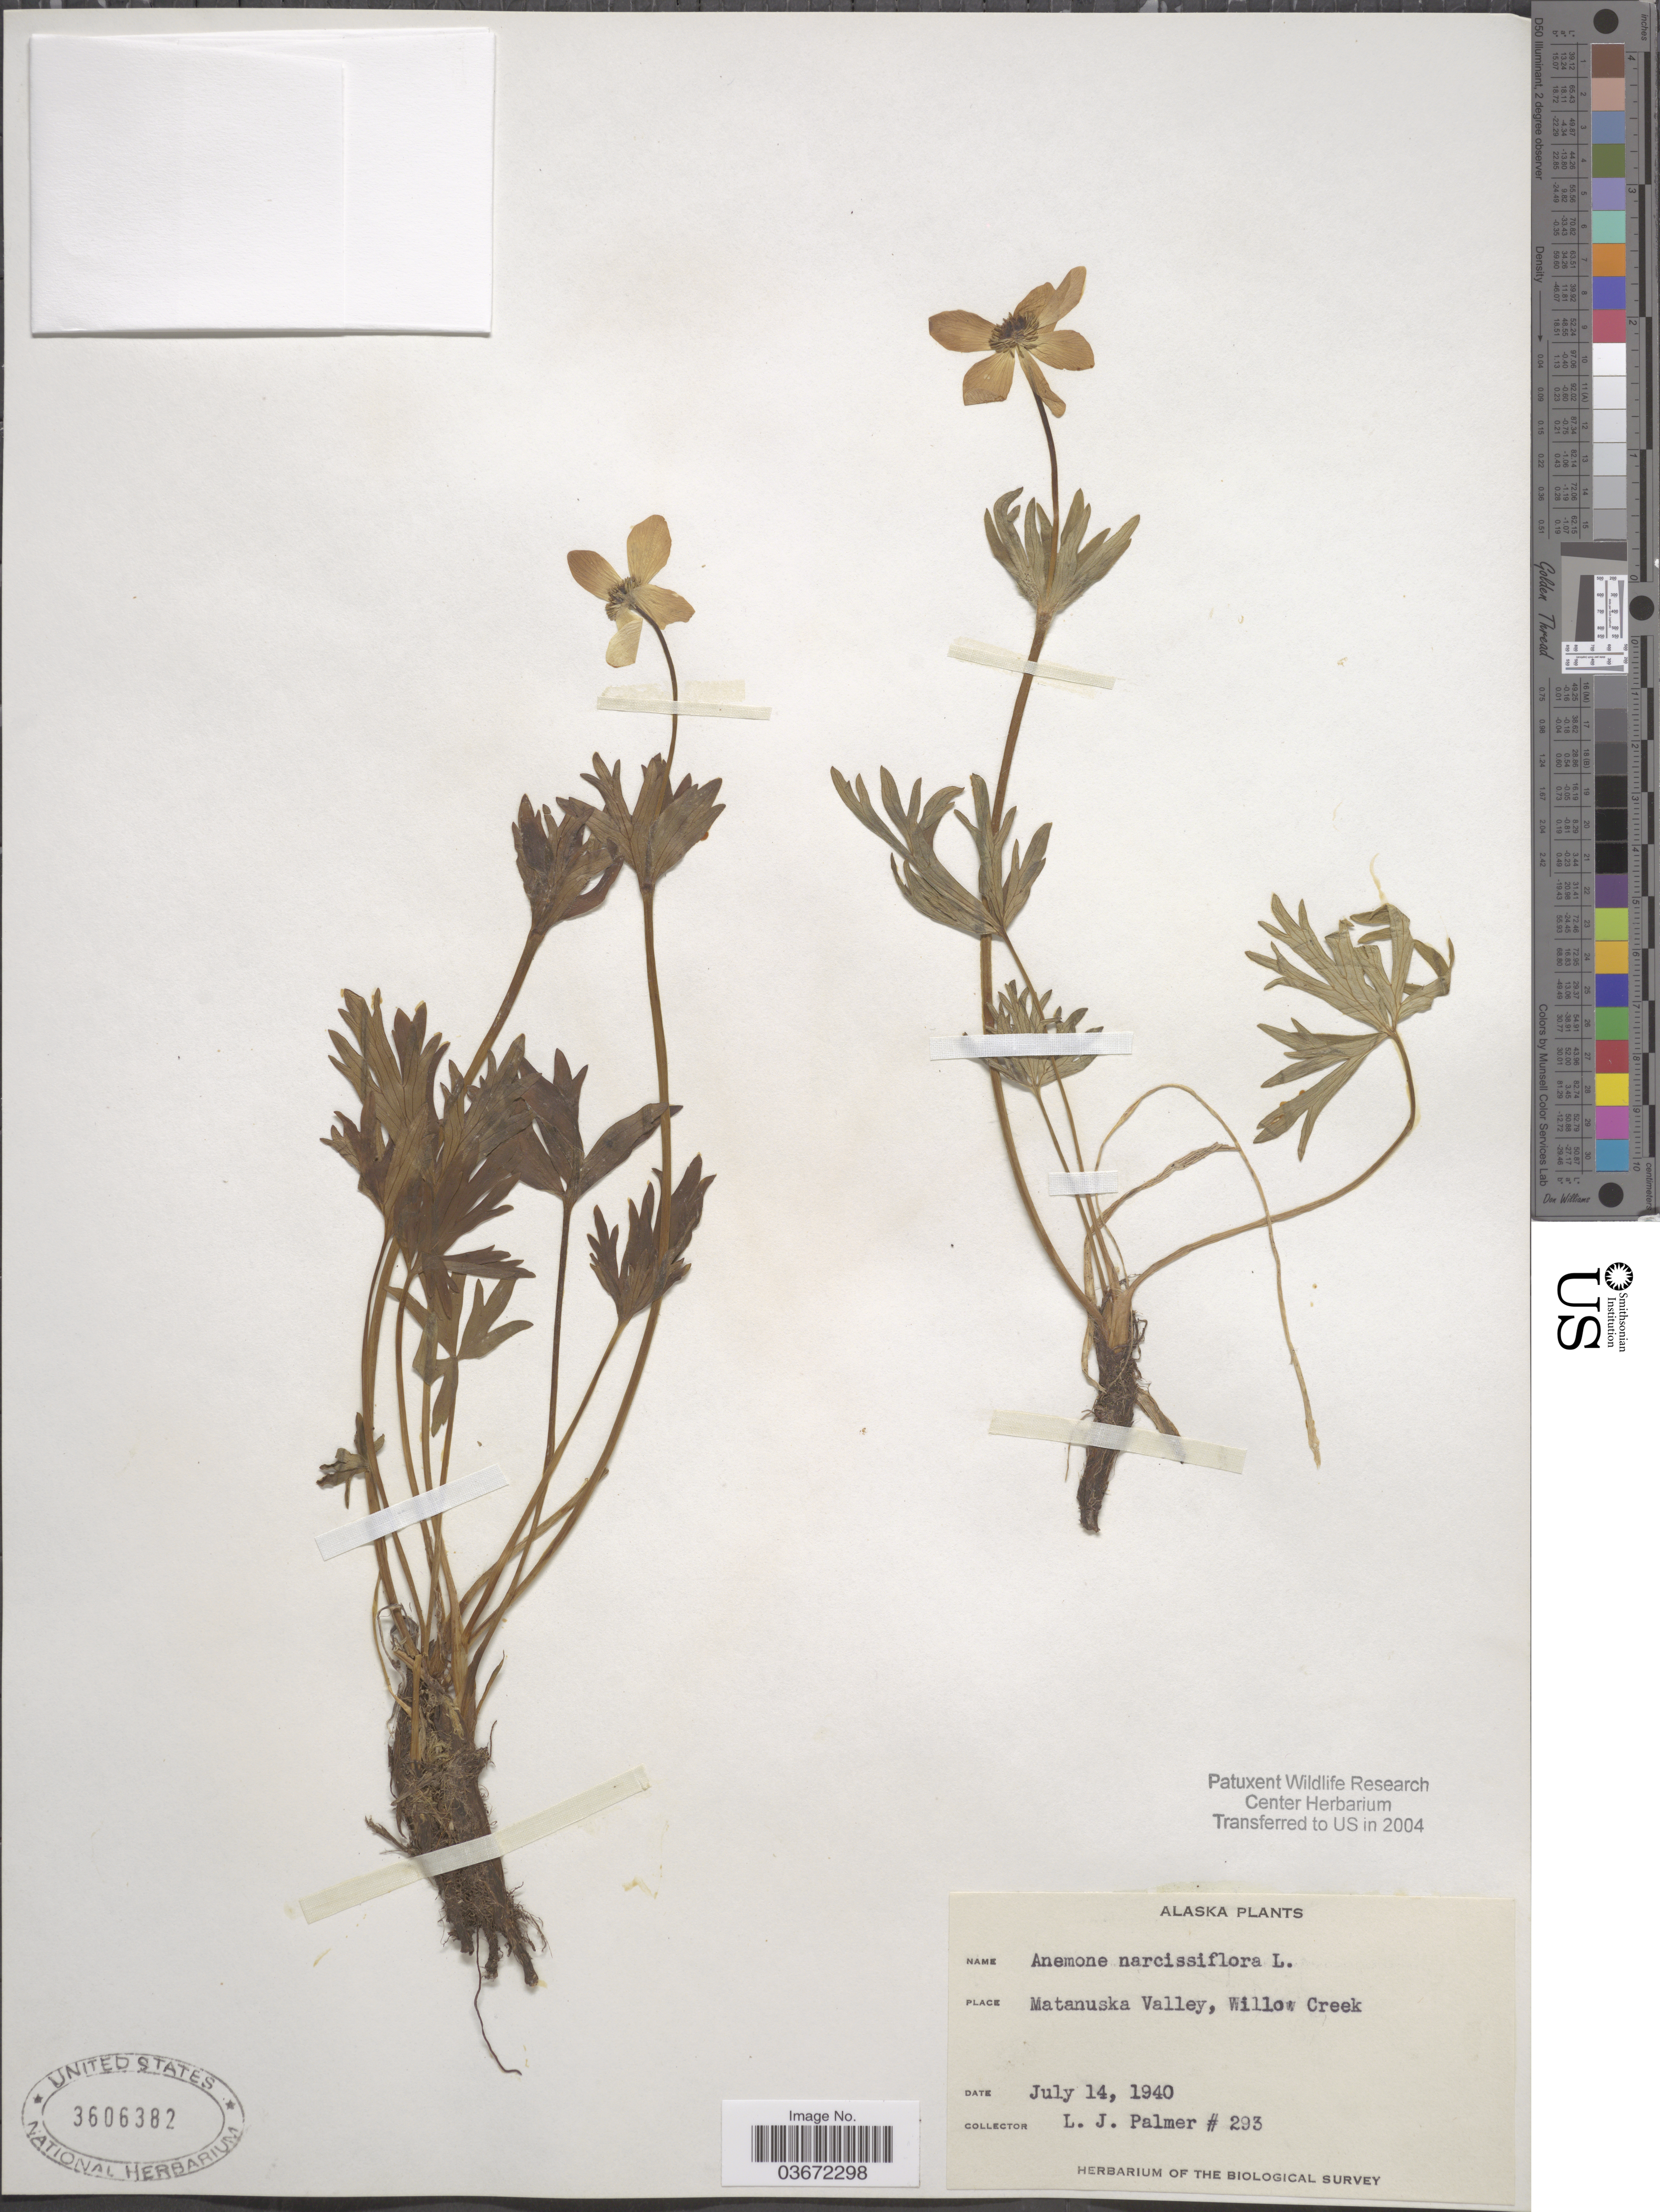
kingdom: Plantae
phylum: Tracheophyta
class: Magnoliopsida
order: Ranunculales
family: Ranunculaceae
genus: Anemone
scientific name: Anemone narcissiflora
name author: L.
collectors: L. J. Palmer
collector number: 293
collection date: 1940-07-14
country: United States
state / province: Alaska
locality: Matanuska Valley, Willow Creek.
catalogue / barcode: US 3606382